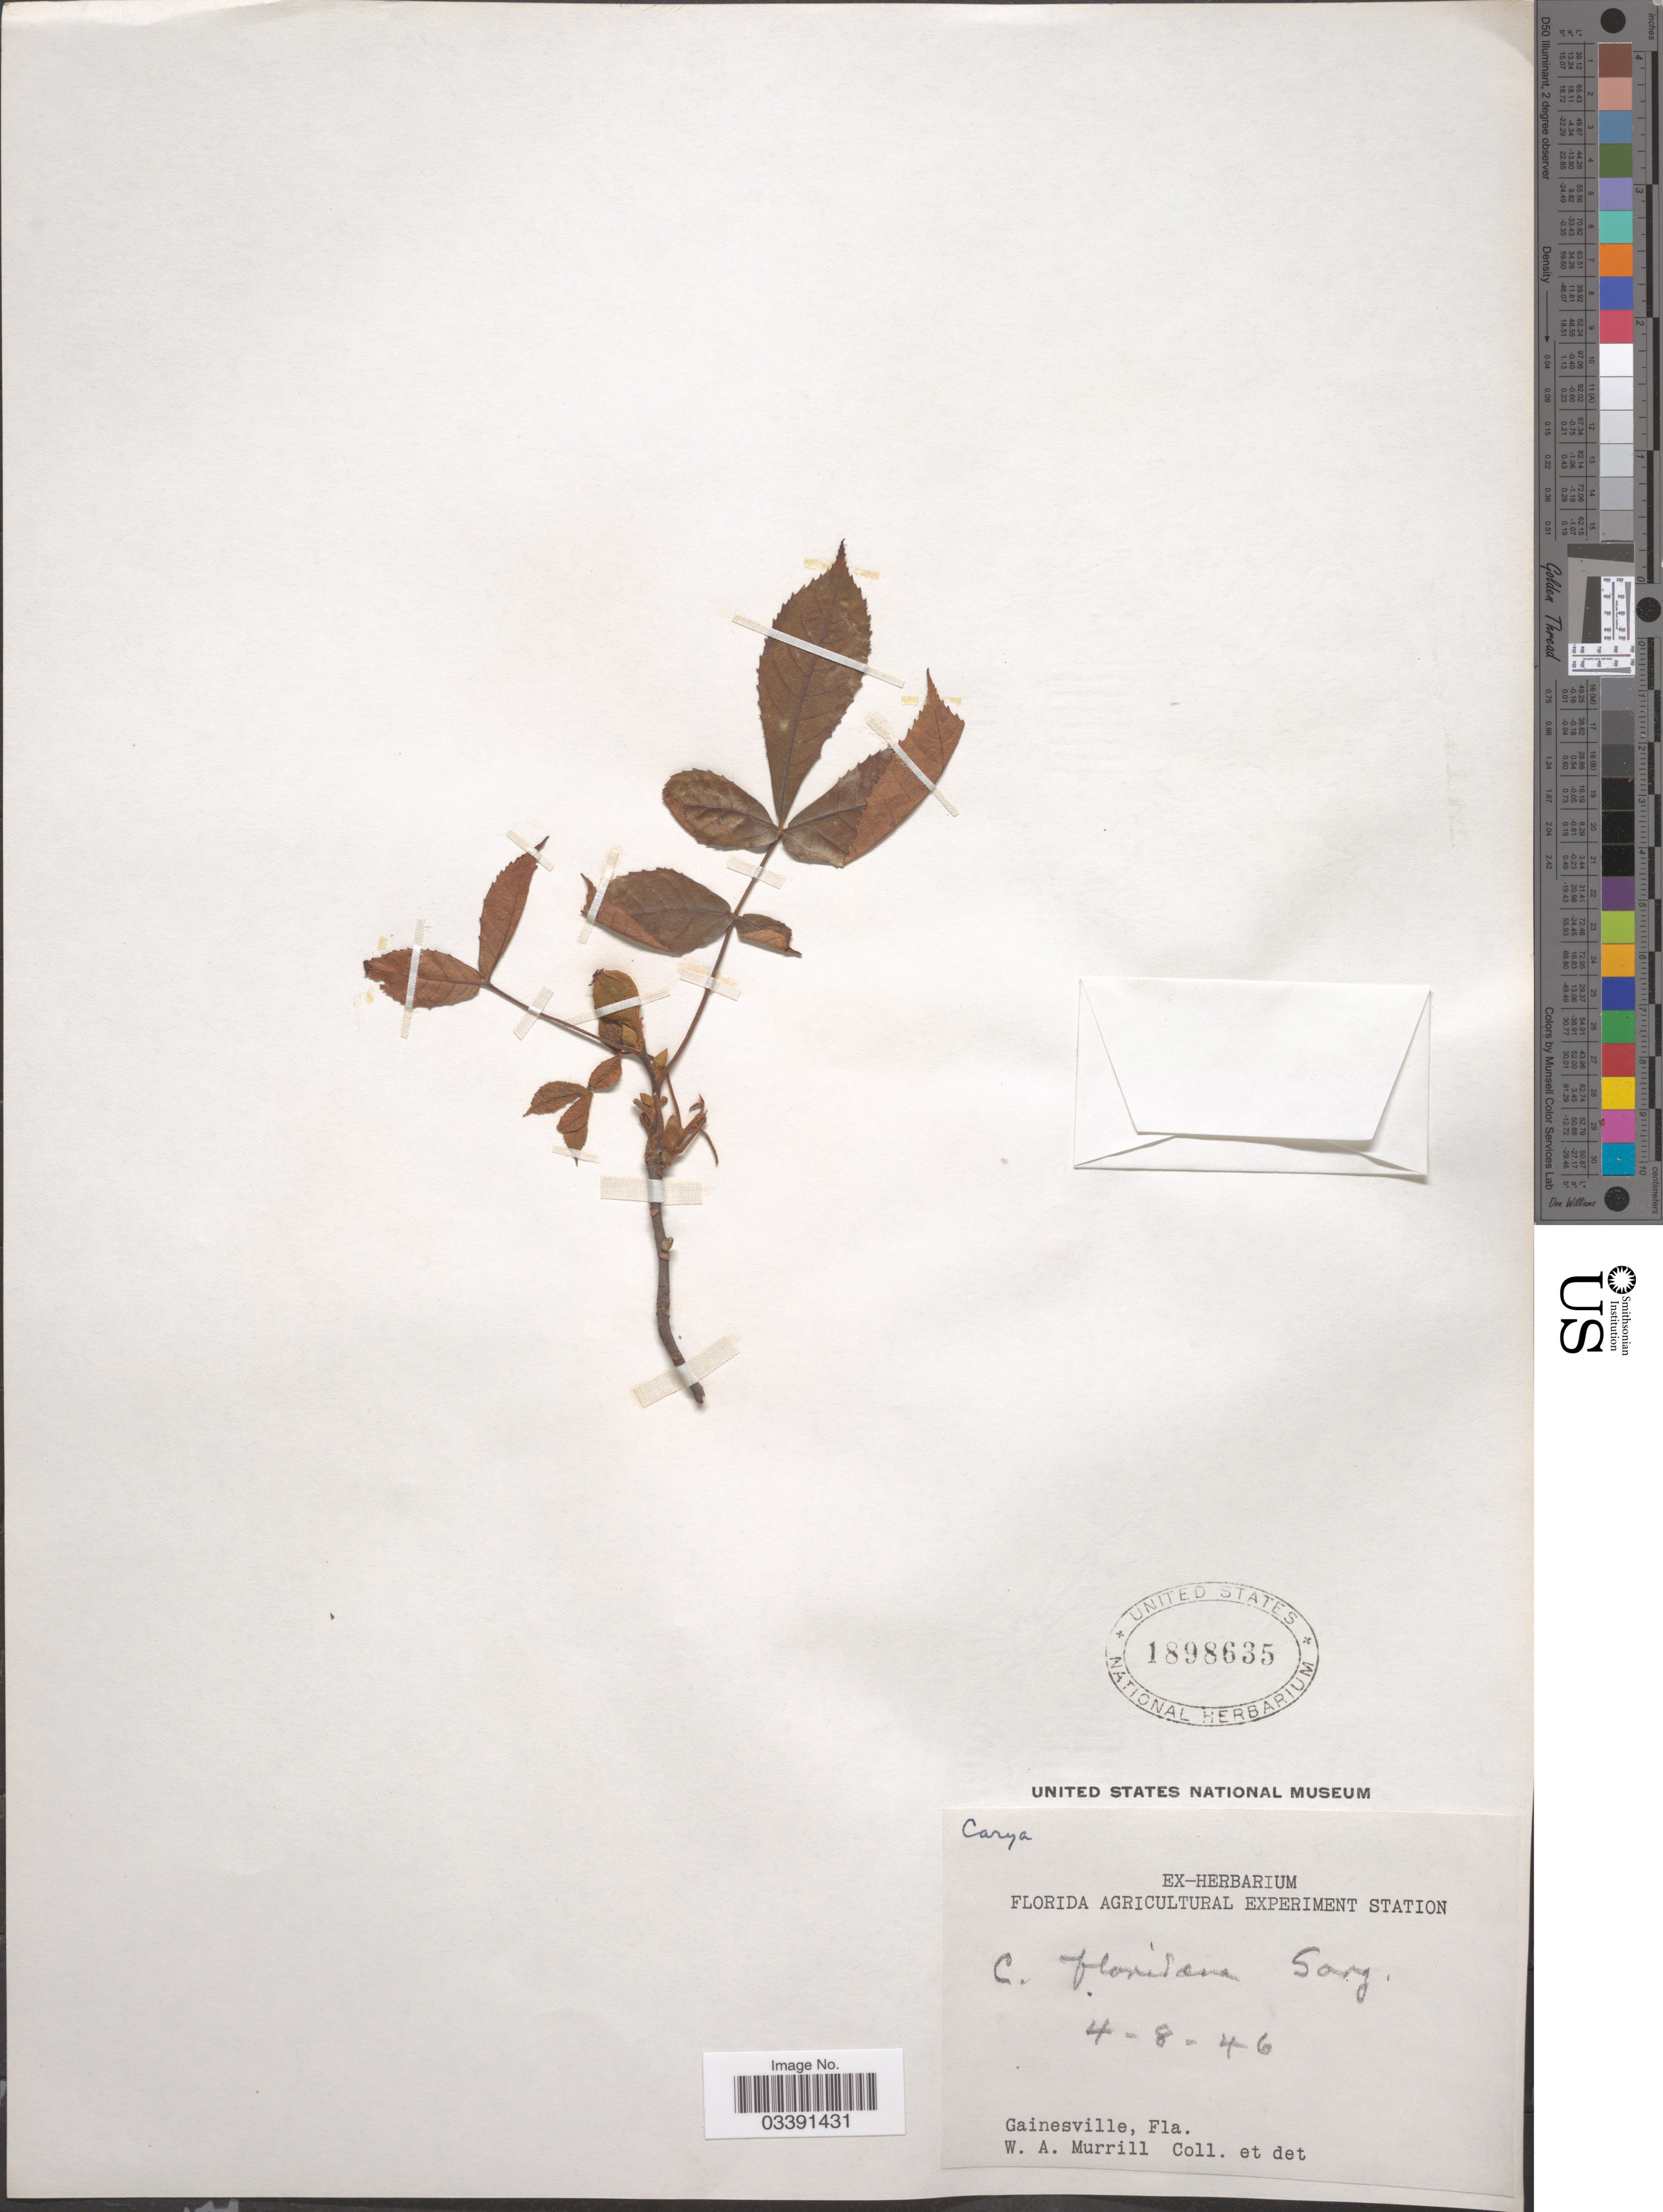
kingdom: Plantae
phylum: Tracheophyta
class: Magnoliopsida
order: Fagales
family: Juglandaceae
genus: Carya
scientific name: Carya floridana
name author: Sarg.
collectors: W. A. Murrill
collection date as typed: Transcribed d/m/y: 8/4/46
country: United States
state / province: Florida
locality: Gainesville.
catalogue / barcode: US 1898635